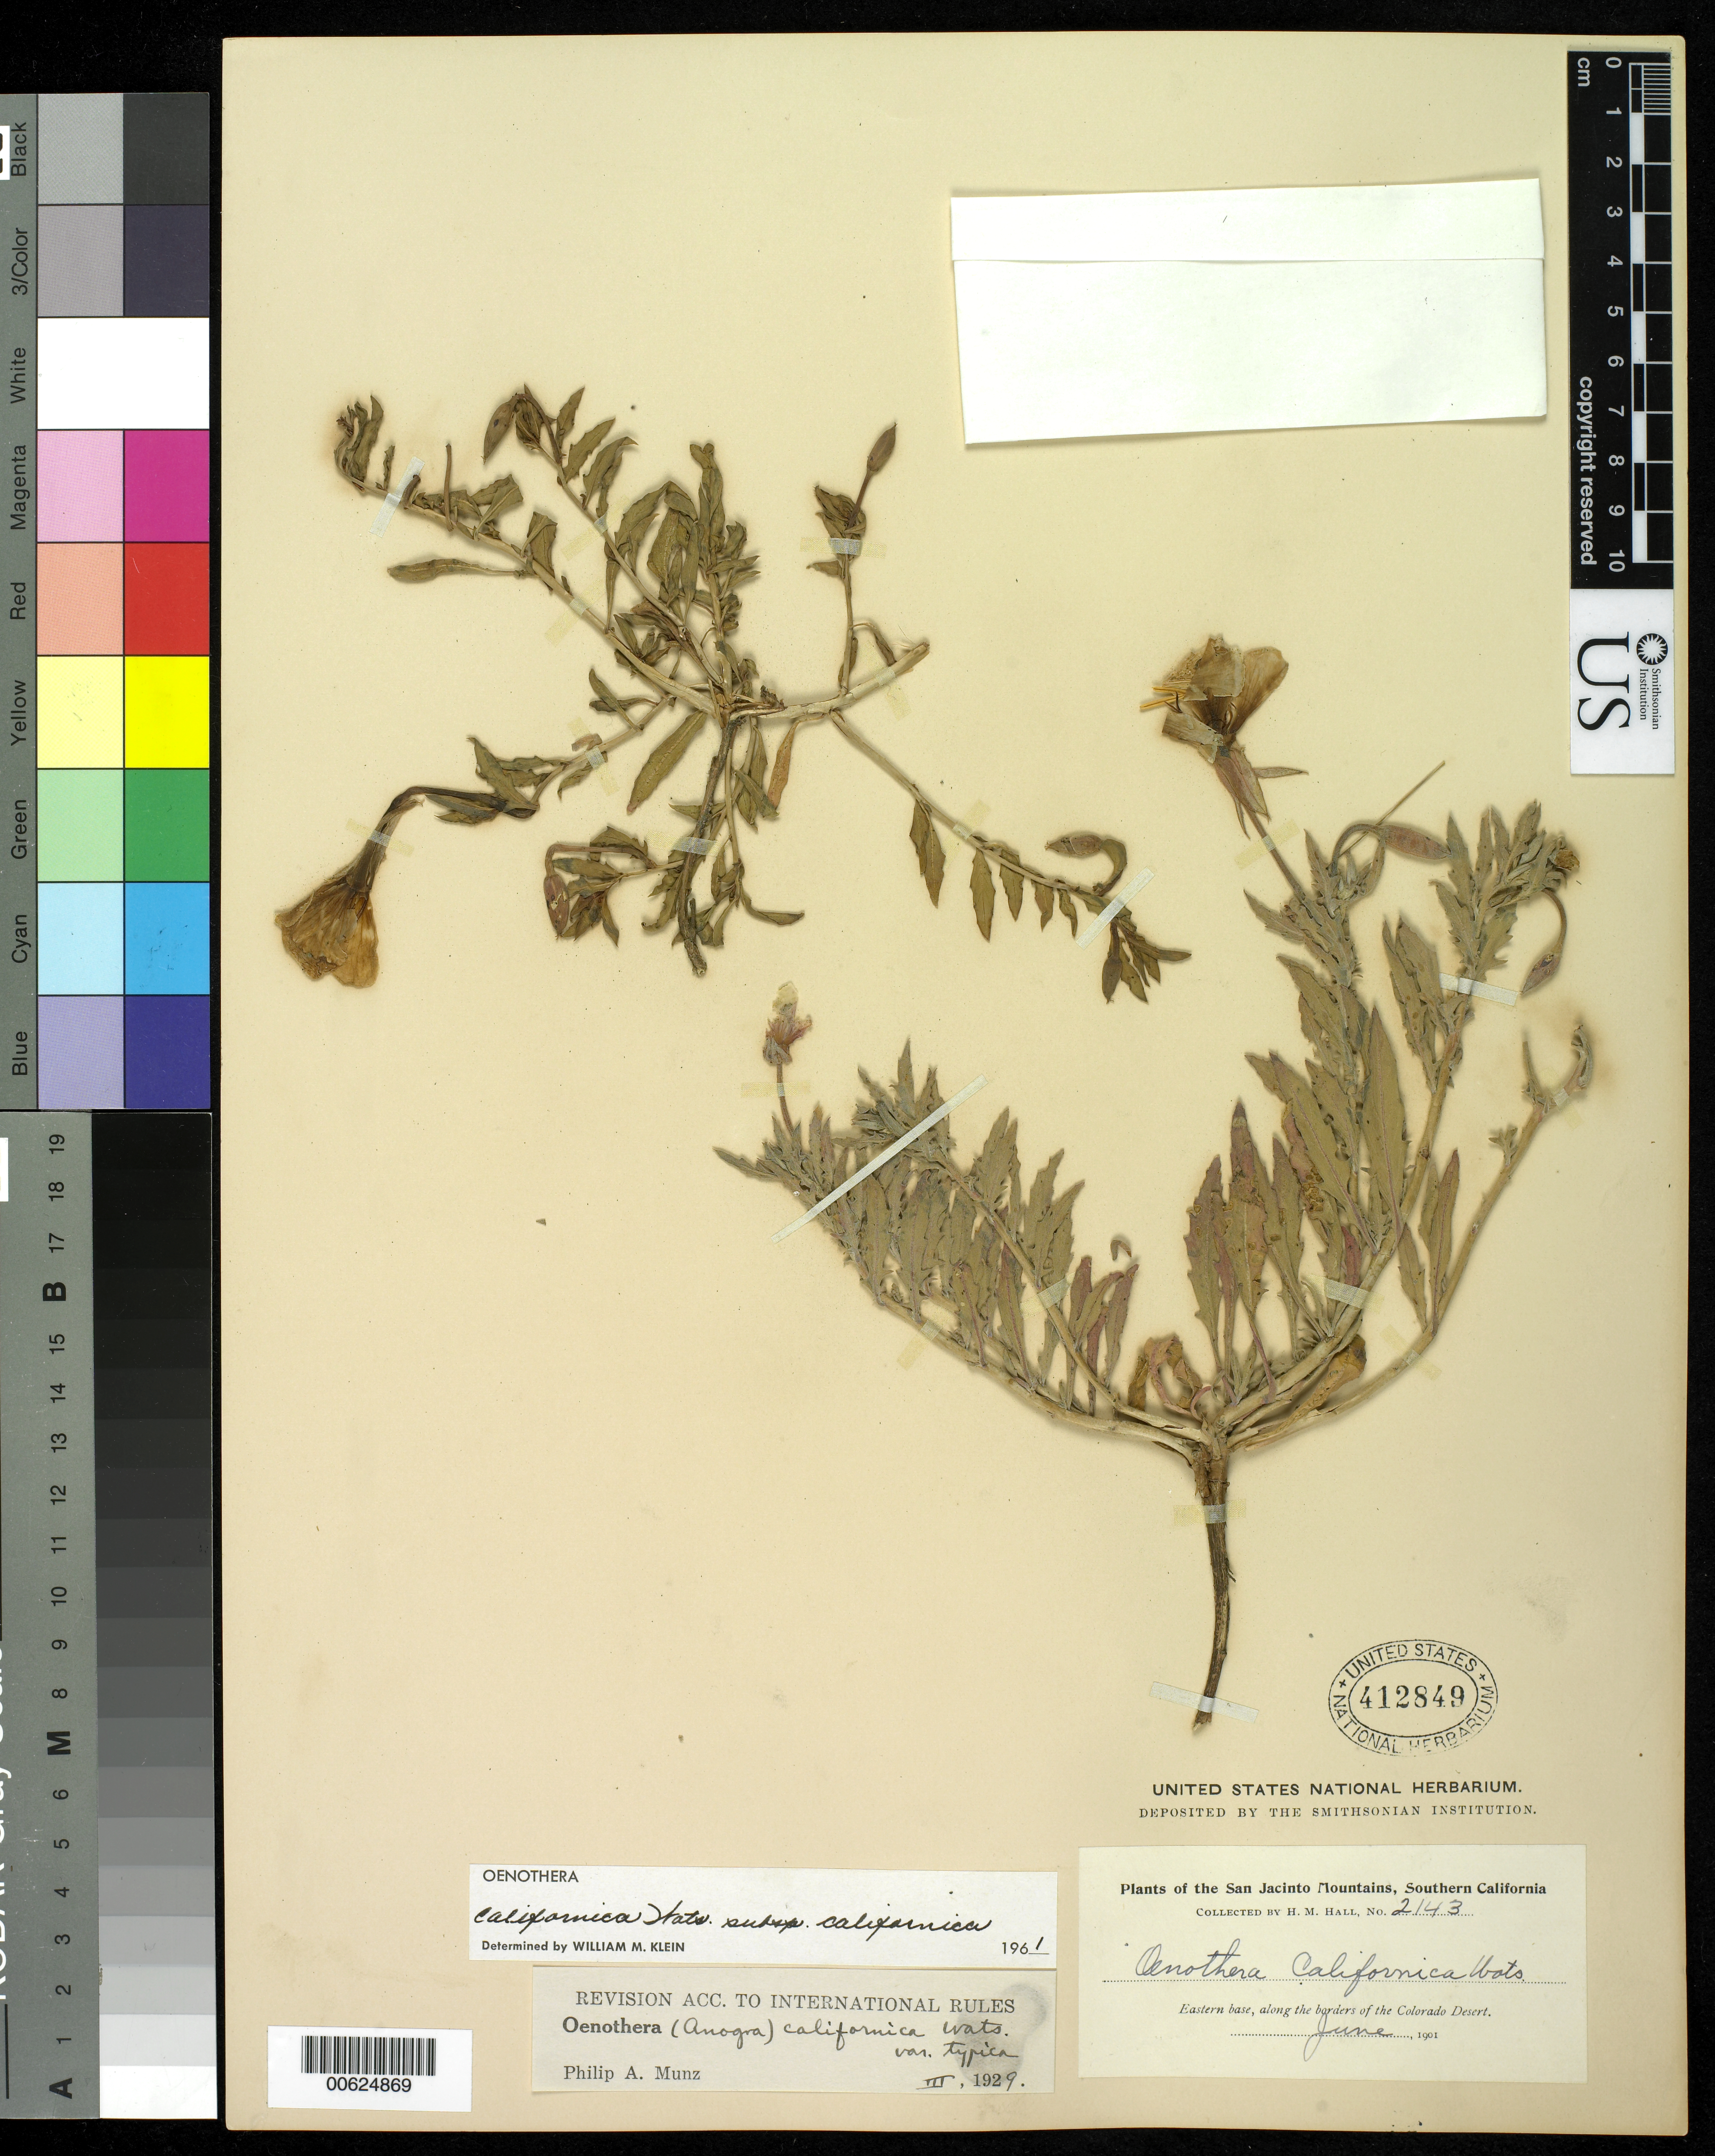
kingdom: Plantae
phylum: Tracheophyta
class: Magnoliopsida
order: Myrtales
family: Onagraceae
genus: Oenothera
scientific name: Oenothera avita subsp. californica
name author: (S. Watson) W.L. Wagner & Gandhi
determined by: Wagner, W. L., (BOT), Smithsonian Institution - National Museum of Natural History (UNITED STATES)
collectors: H. M. Hall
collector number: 2143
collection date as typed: Jun 1901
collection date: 1901-06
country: United States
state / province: California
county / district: Riverside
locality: San Jacinto Mts.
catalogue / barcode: US 412849